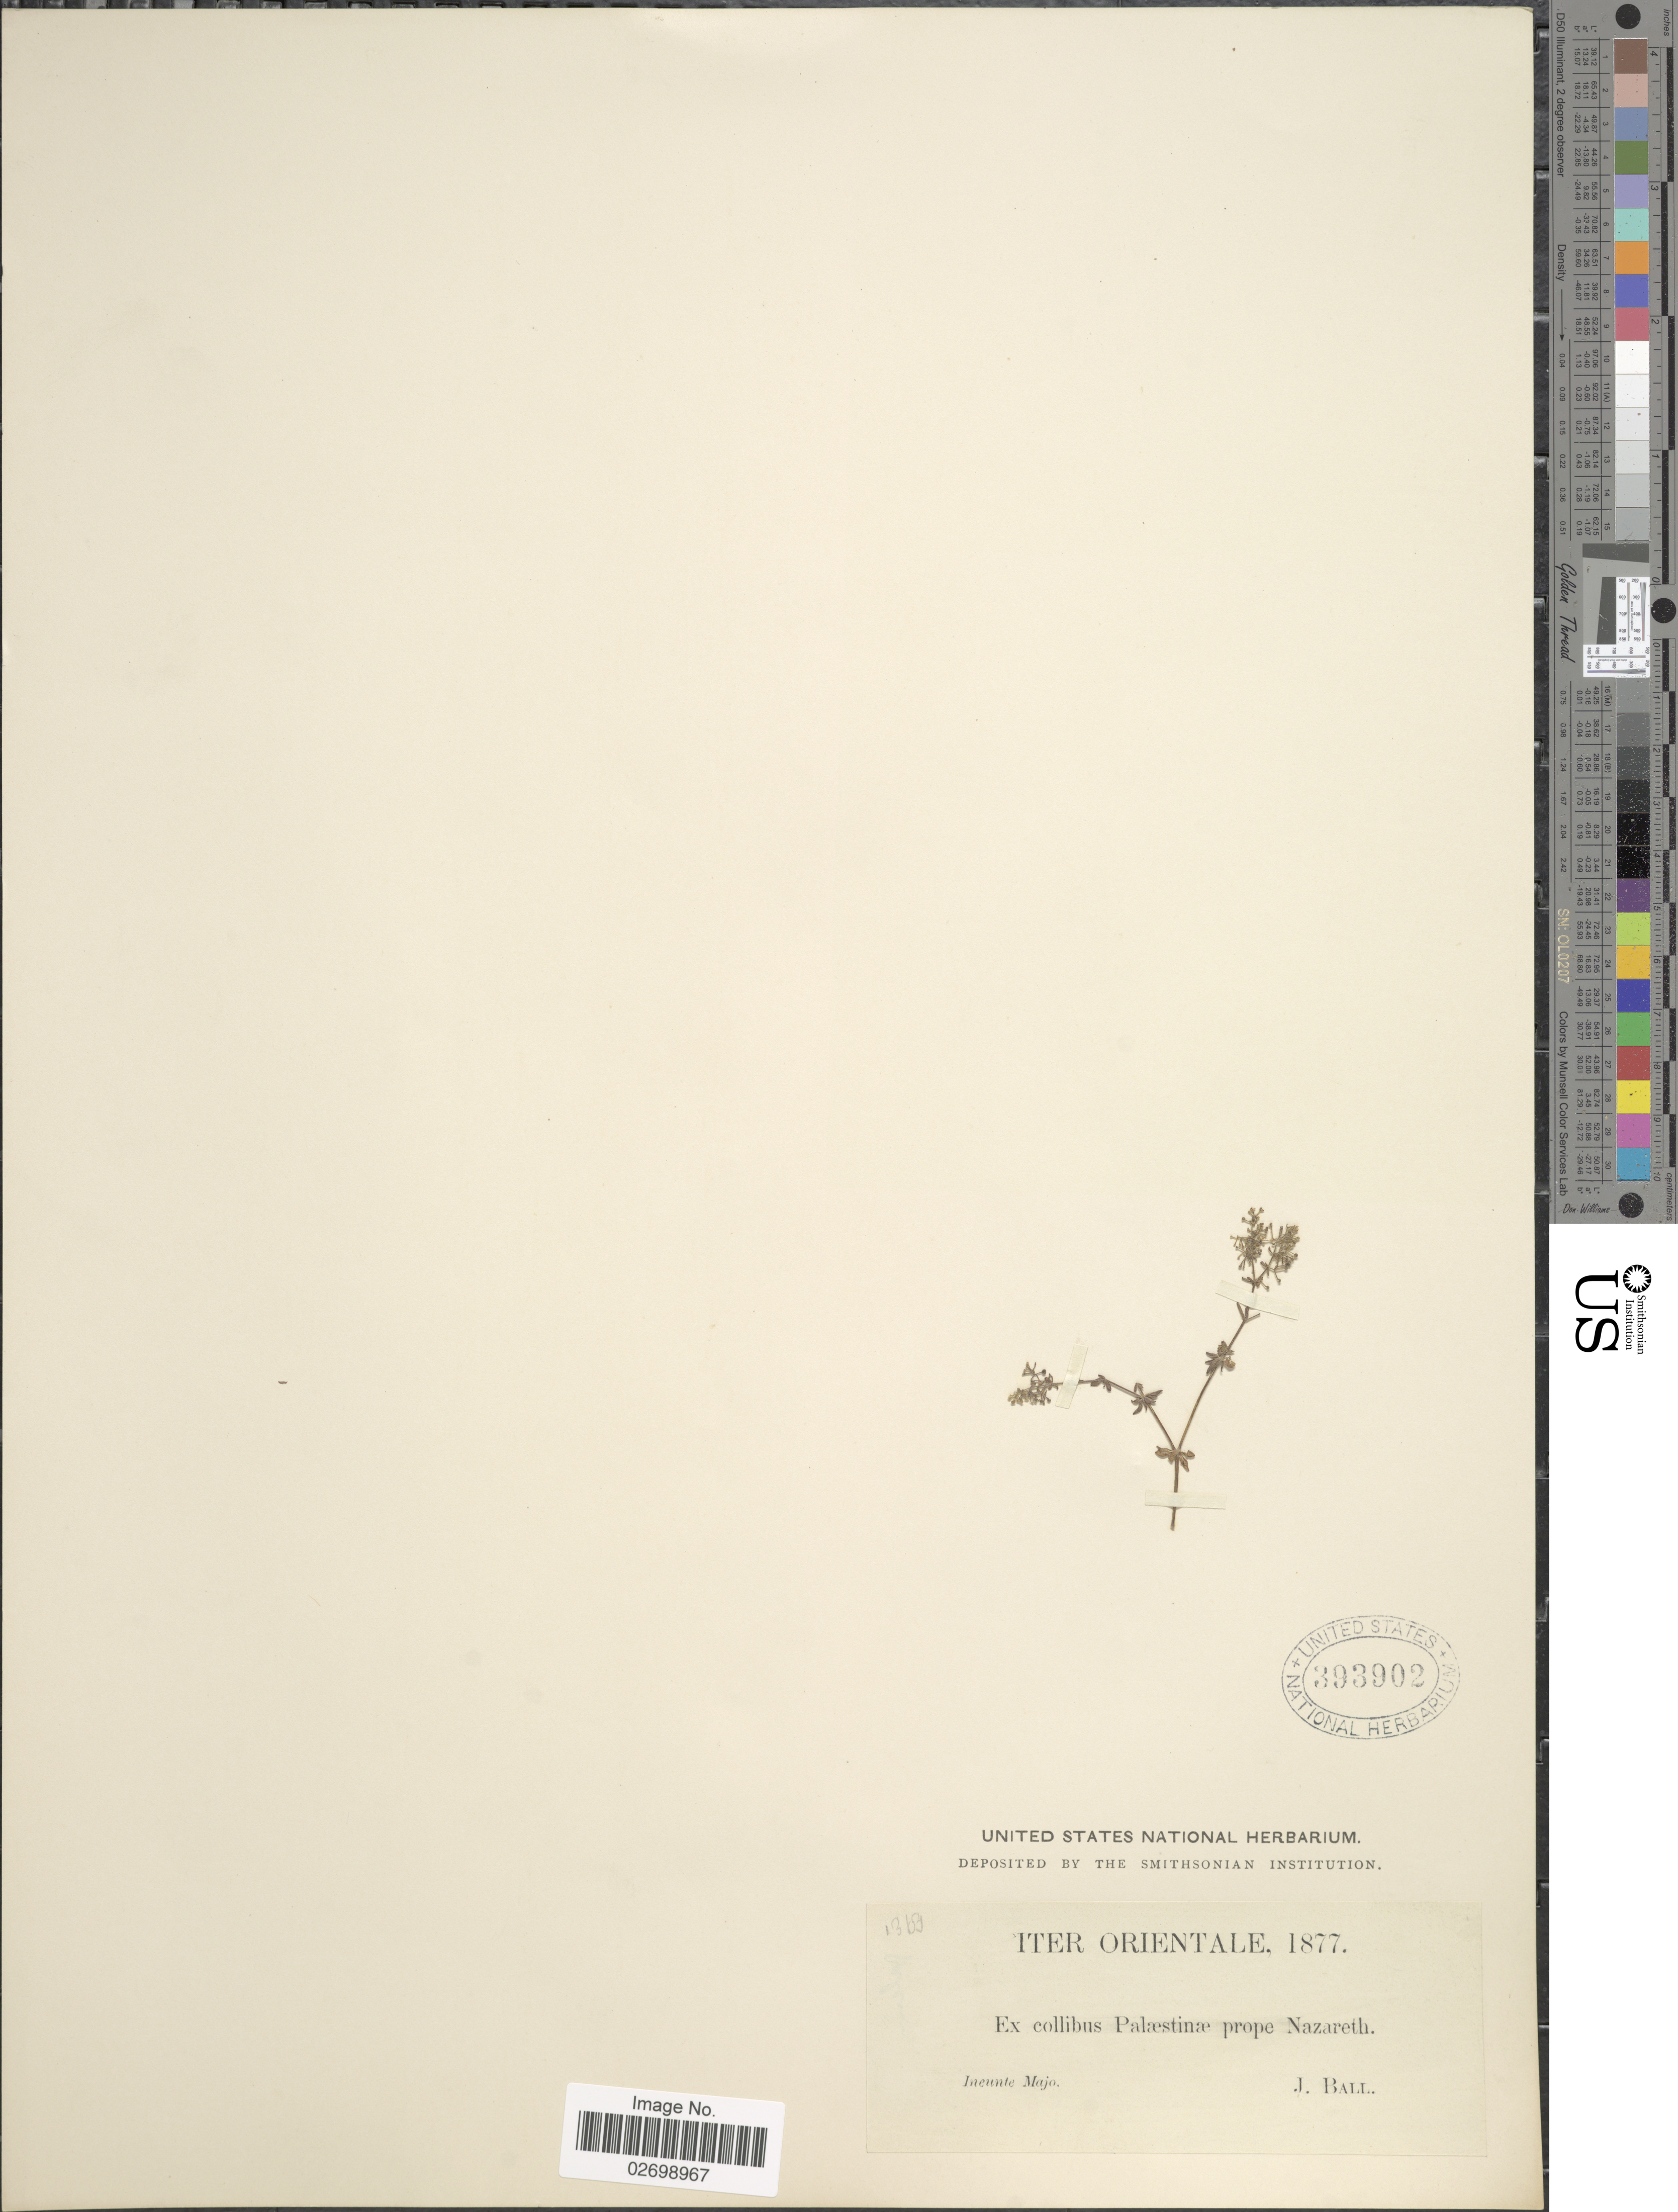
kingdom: Plantae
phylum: Tracheophyta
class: Magnoliopsida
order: Gentianales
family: Rubiaceae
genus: Galium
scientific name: Galium sp.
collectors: J. Ball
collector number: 1369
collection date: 1877-05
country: Israel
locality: Orientale. Ex collibus Palaestinae prope Nazareth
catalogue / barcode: US 393902